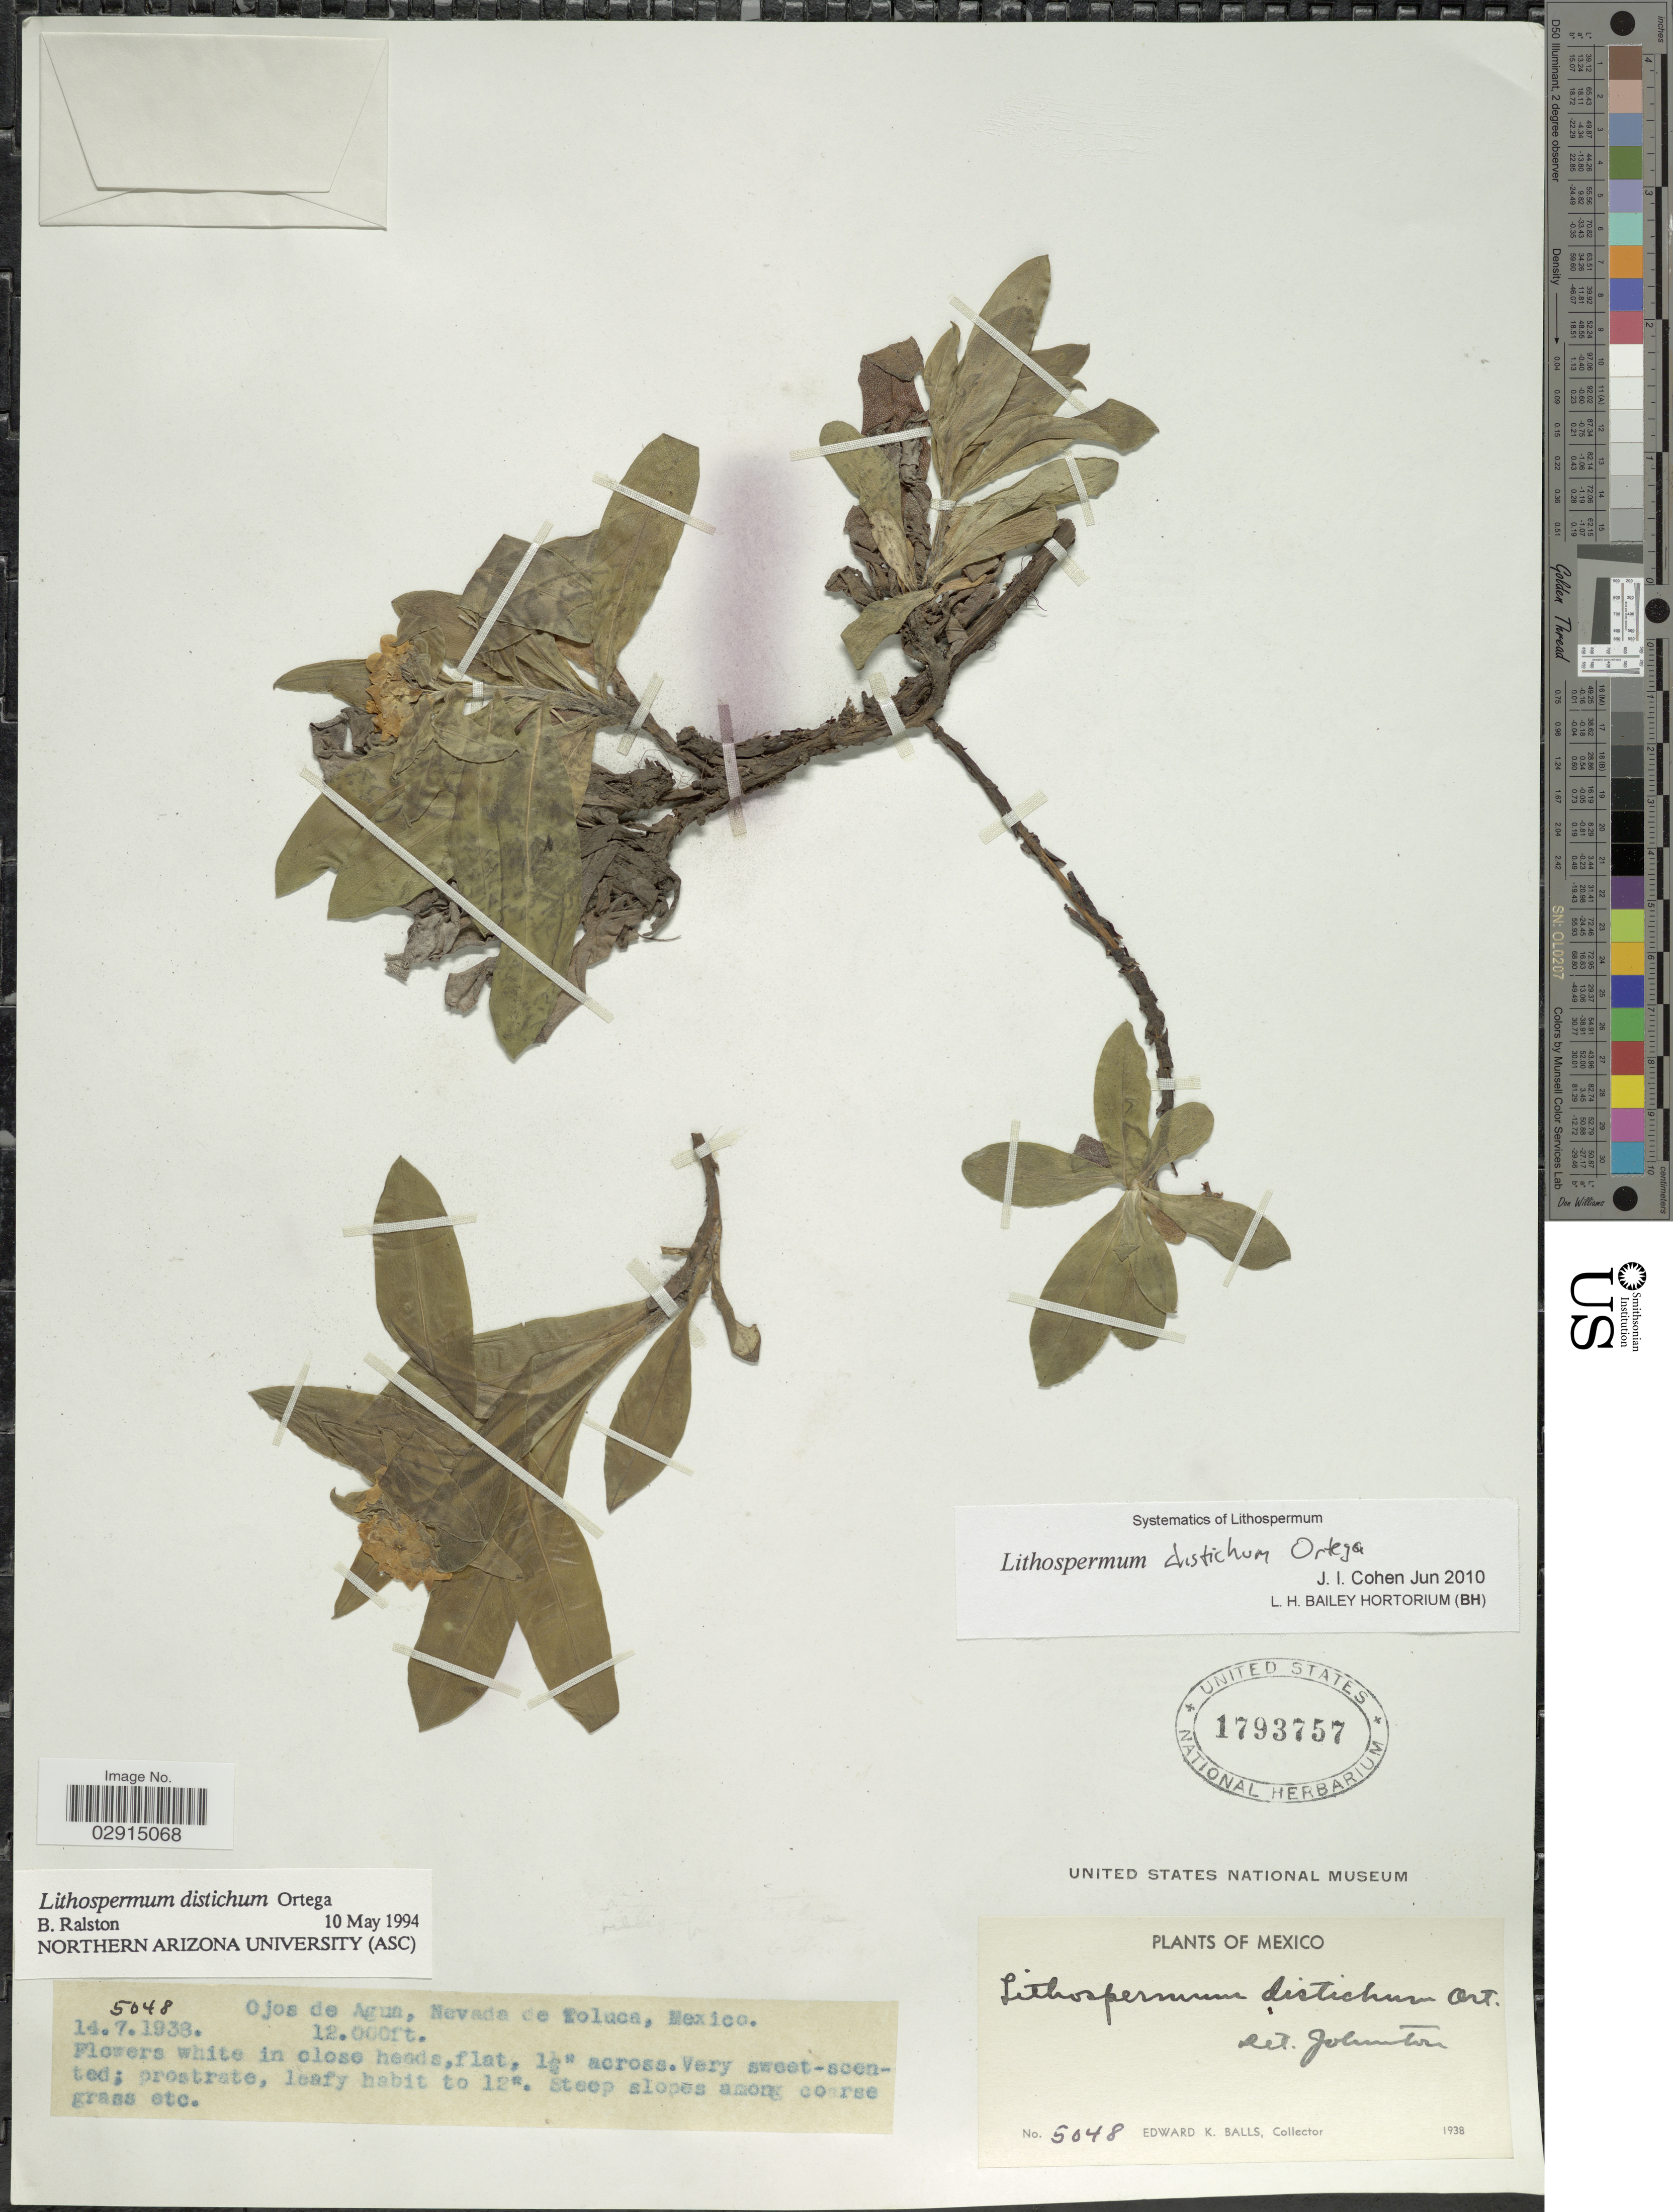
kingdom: Plantae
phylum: Tracheophyta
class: Magnoliopsida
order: Boraginales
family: Boraginaceae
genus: Lithospermum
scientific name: Lithospermum distichum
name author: Ortega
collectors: E. K. Balls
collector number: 5048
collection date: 1938-07-14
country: Mexico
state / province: México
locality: Ojos de Agua. Nevada de Toluca.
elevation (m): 3658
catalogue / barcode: US 1793757